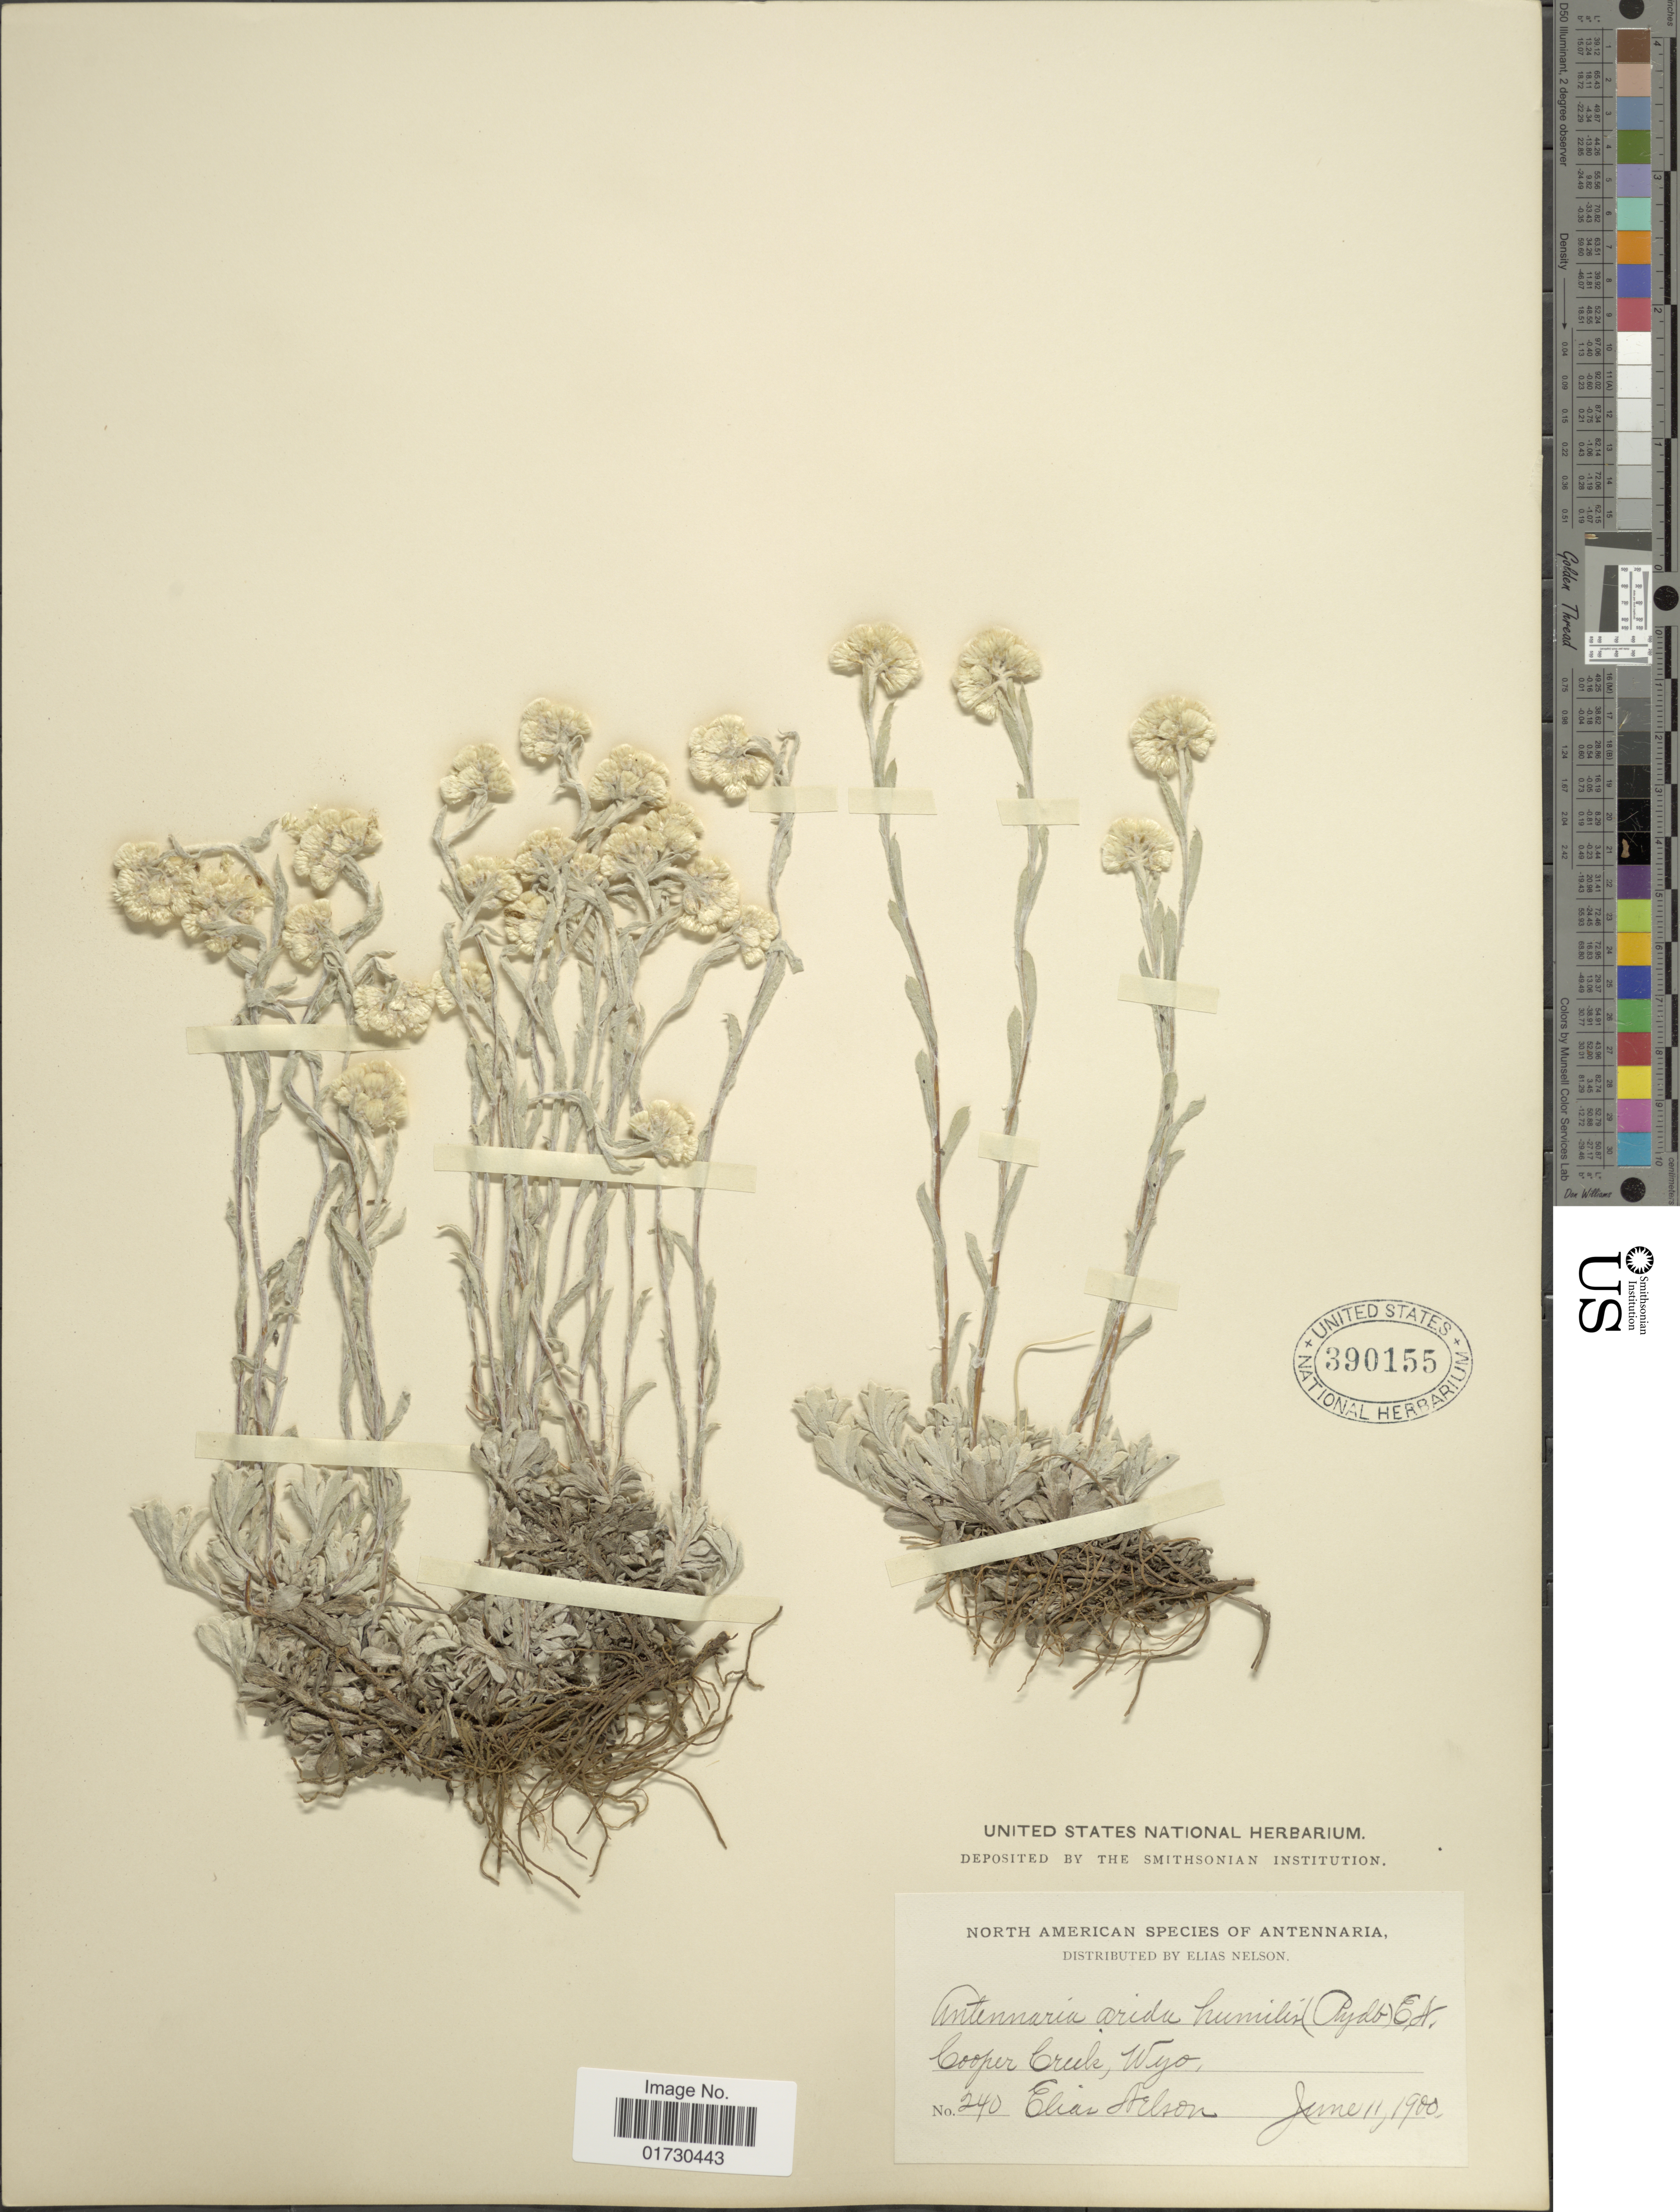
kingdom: Plantae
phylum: Tracheophyta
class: Magnoliopsida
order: Asterales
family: Asteraceae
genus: Antennaria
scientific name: Antennaria arida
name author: E.E. Nelson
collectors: E. Nelson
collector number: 240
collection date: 1900-06-11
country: United States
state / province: Wyoming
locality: Cooper Creek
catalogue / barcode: US 390155